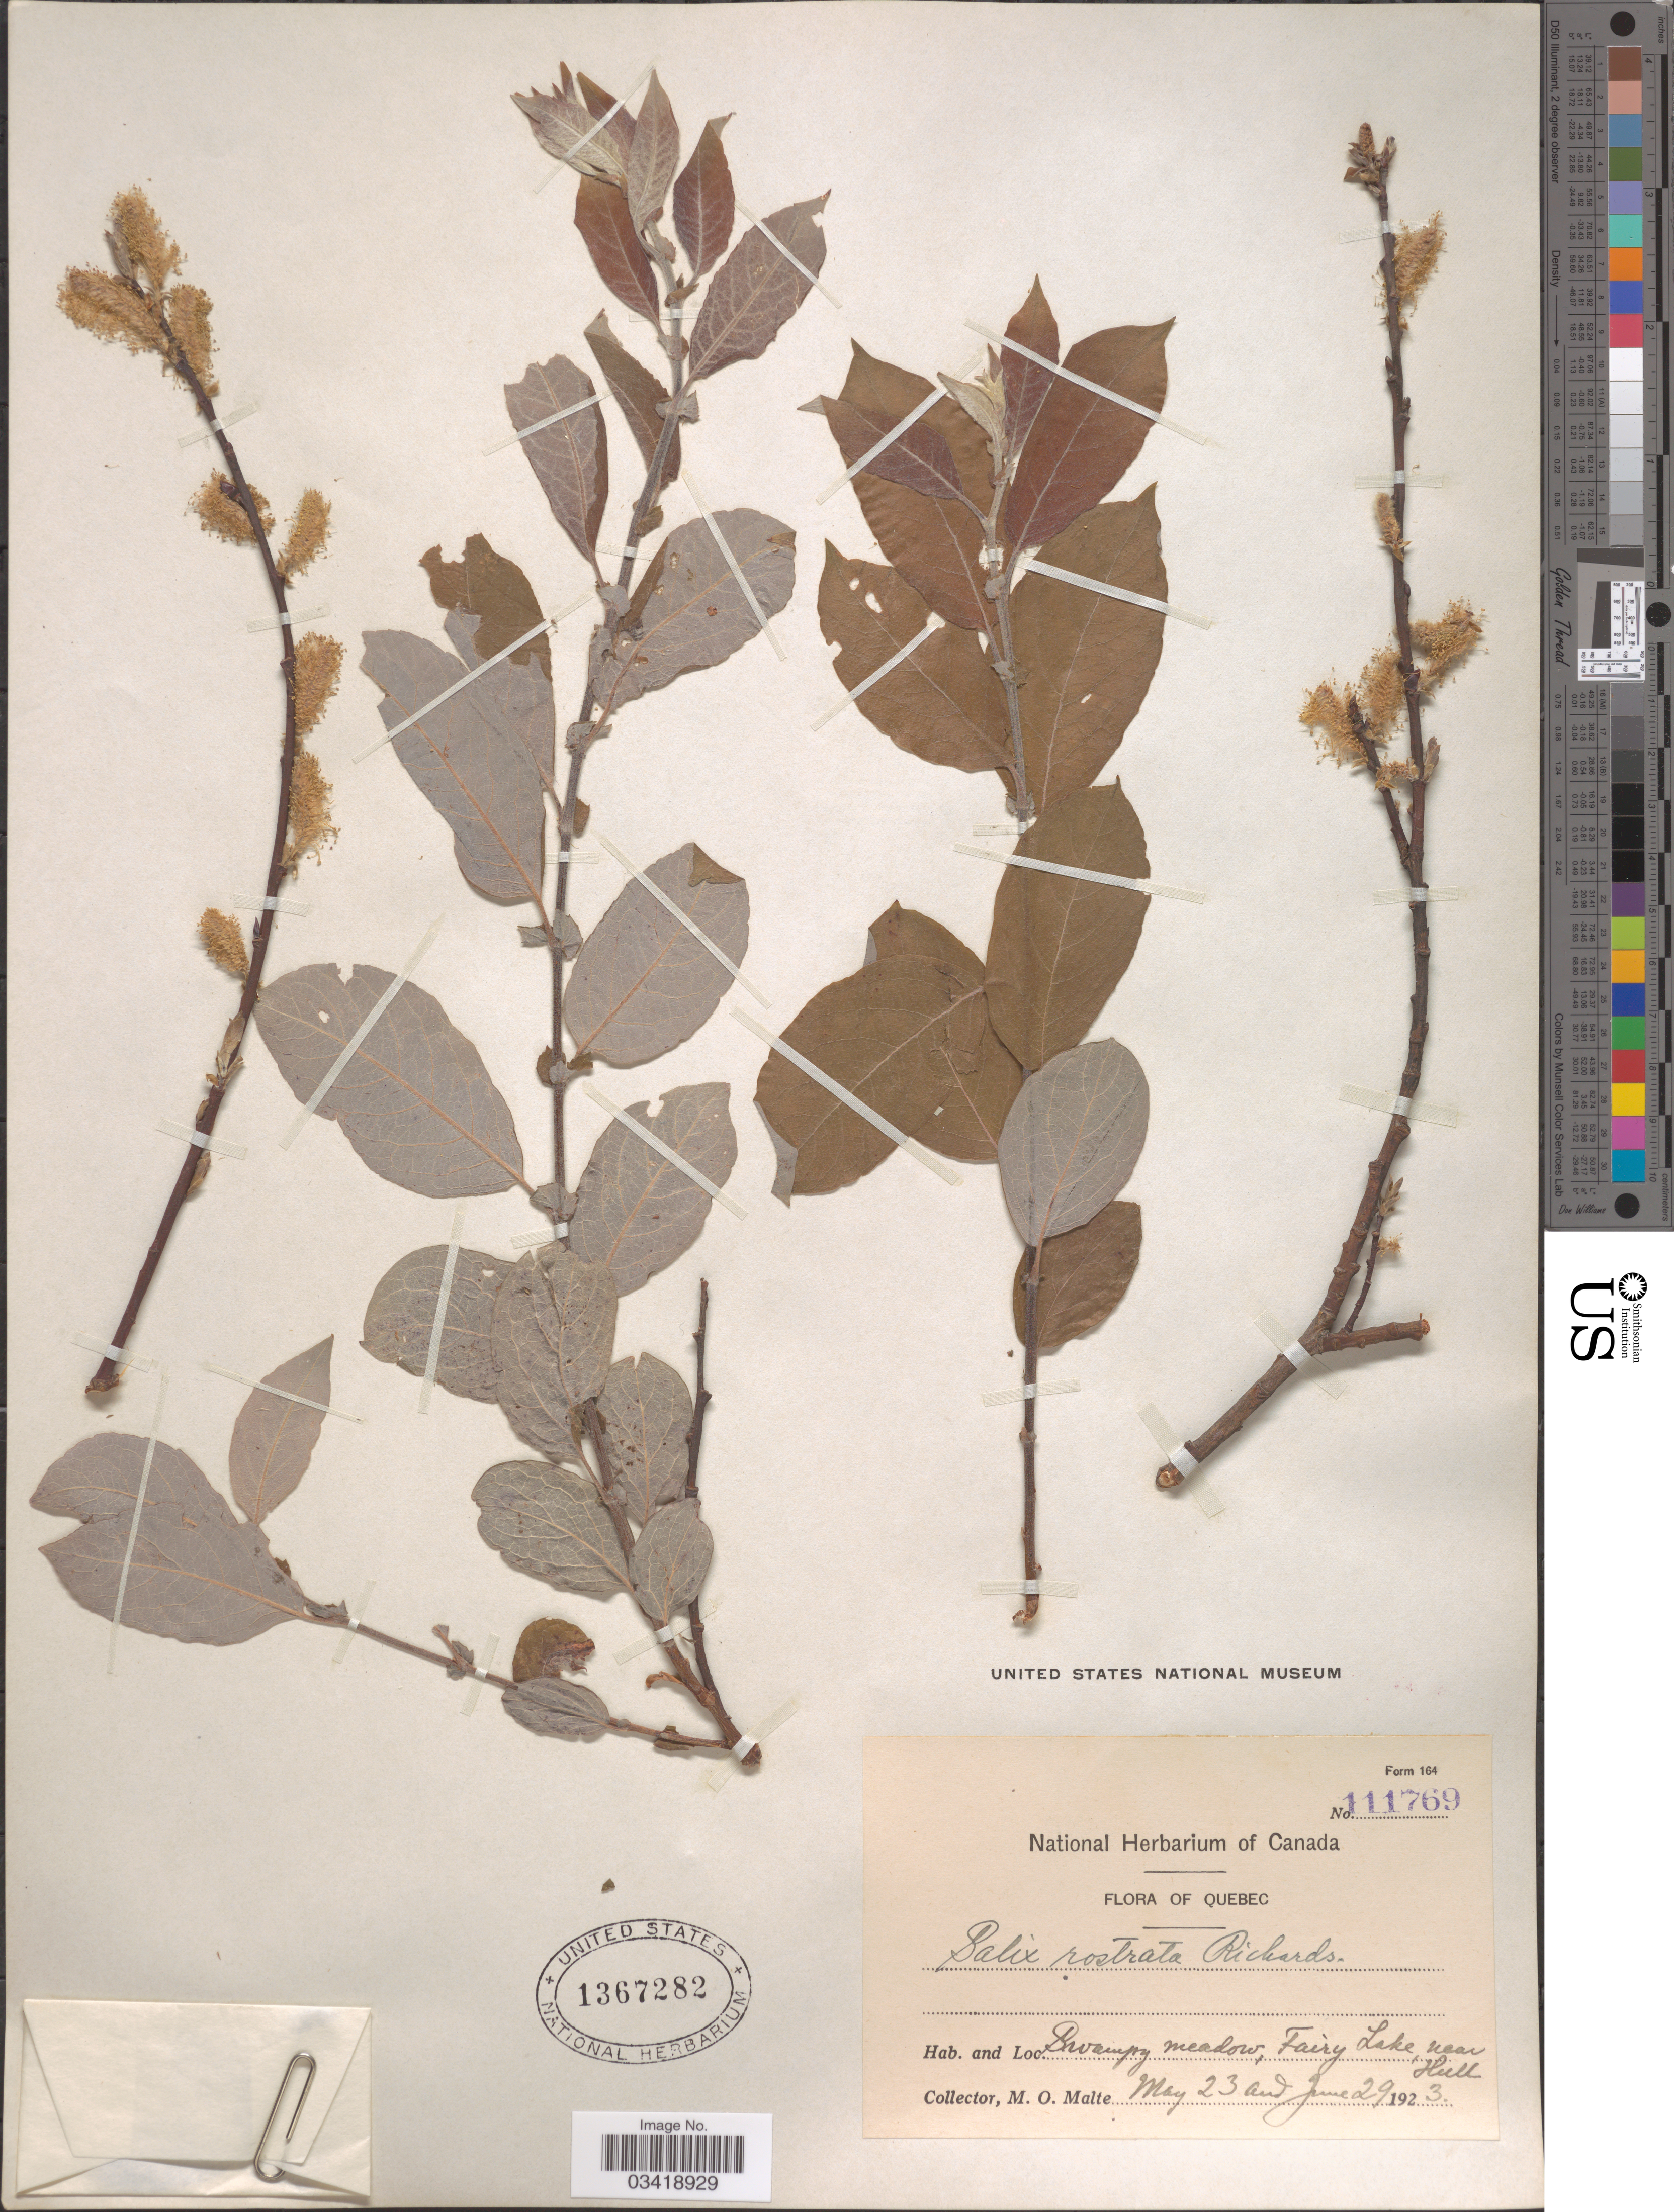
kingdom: Plantae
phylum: Tracheophyta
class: Magnoliopsida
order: Malpighiales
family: Salicaceae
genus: Salix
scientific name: Salix bebbiana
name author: Sarg.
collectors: M. O. Malte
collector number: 111769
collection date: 1923-05-23/1923-06-29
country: Canada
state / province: Quebec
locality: Swampy meadow, Fairy Lake, near Hull.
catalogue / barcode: US 1367282